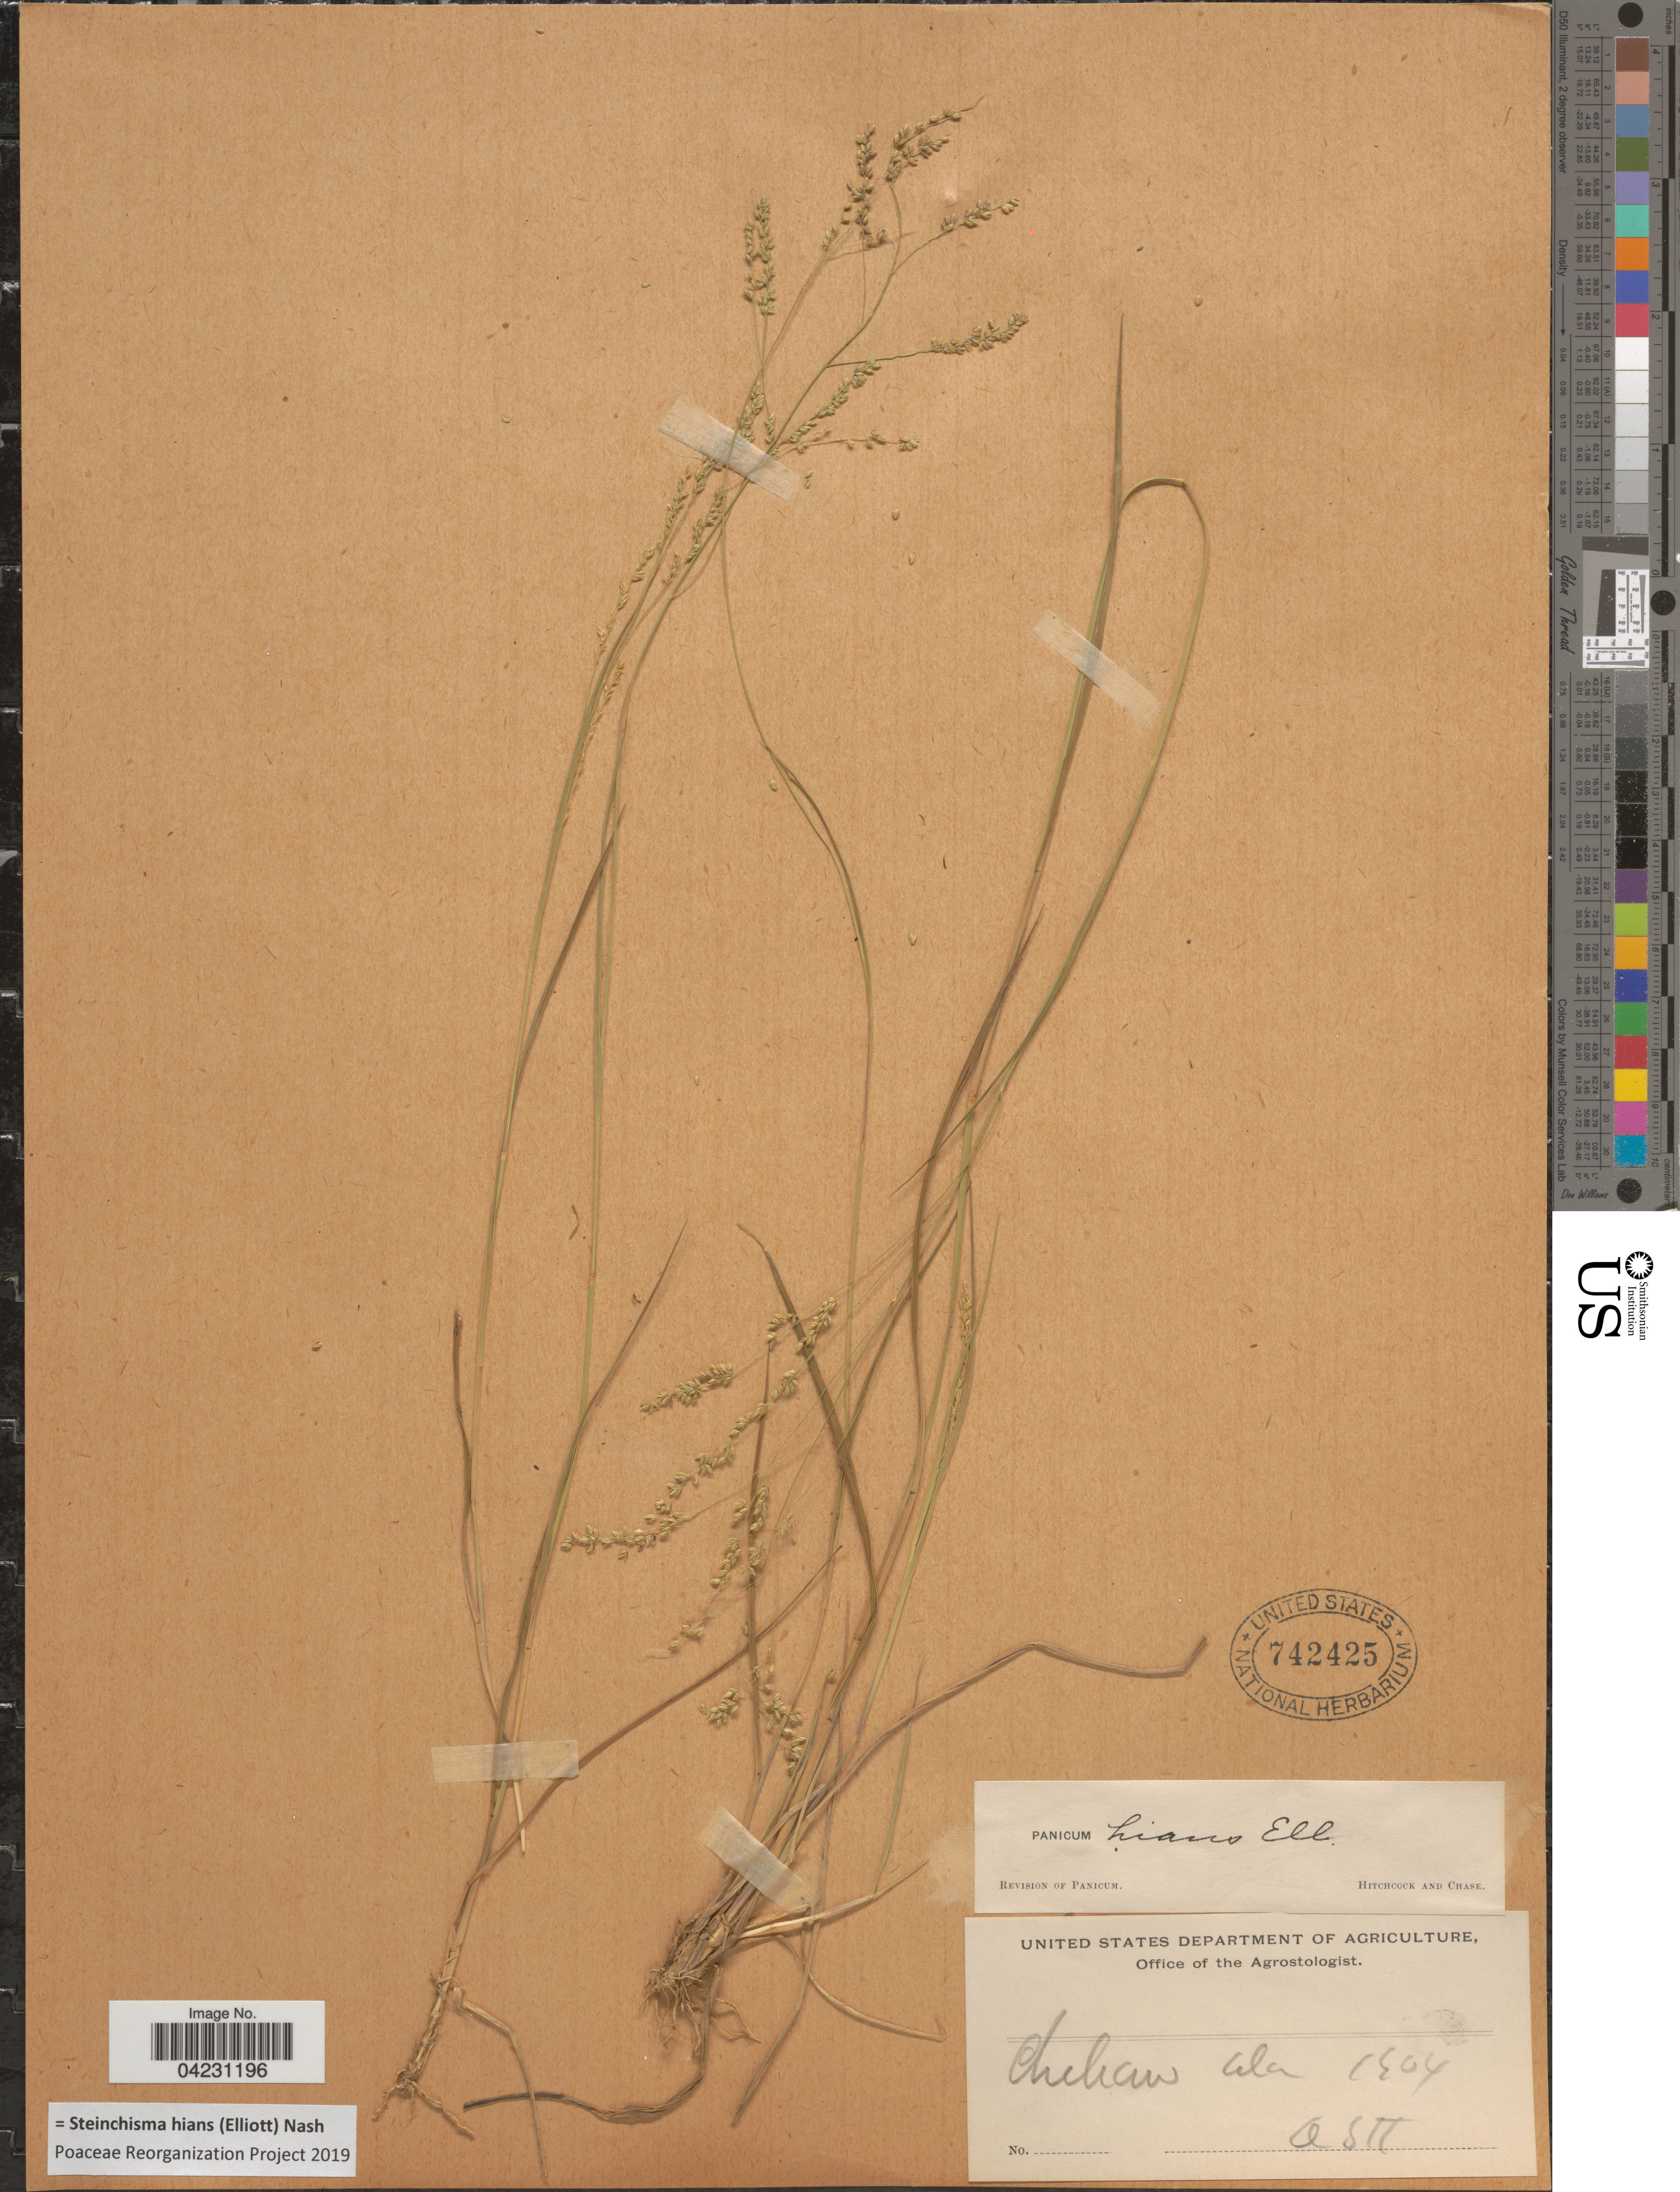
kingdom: Plantae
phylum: Tracheophyta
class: Liliopsida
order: Poales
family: Poaceae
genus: Steinchisma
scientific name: Steinchisma hians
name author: (Elliott) Nash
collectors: A. H.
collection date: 1904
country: United States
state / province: Alabama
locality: Chehaw.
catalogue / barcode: US 742425